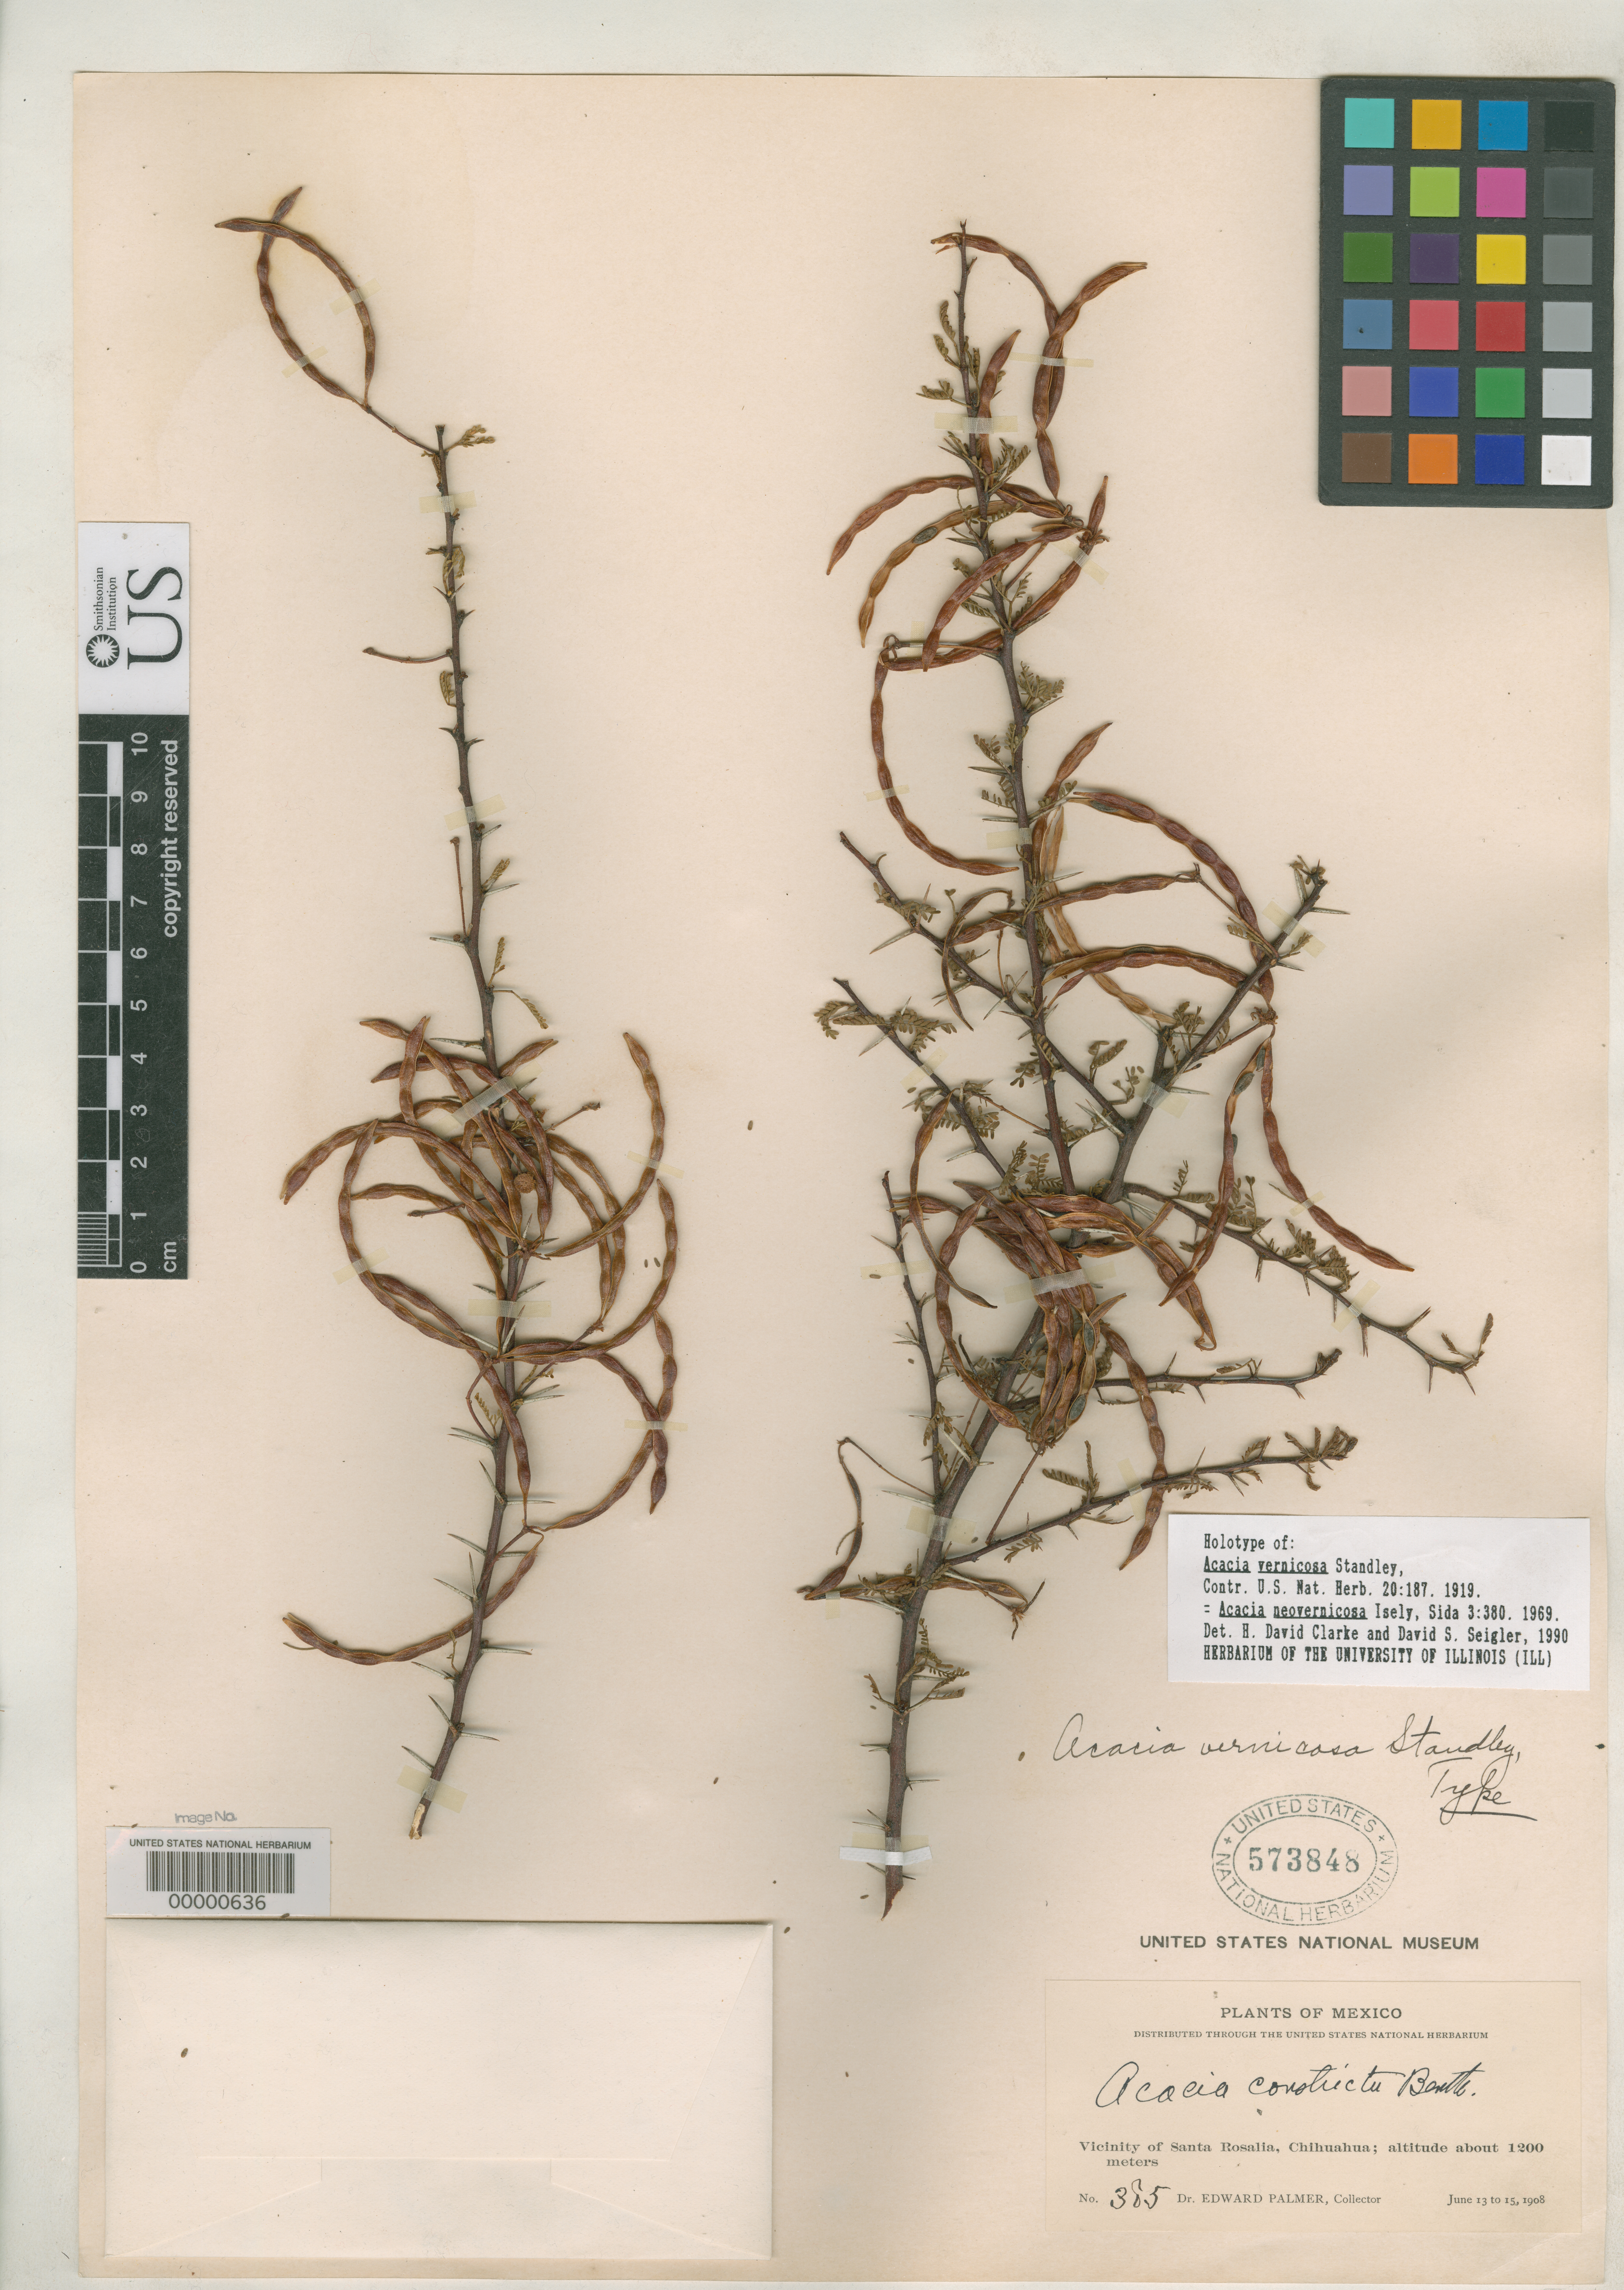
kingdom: Plantae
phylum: Tracheophyta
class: Magnoliopsida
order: Fabales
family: Fabaceae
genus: Acacia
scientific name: Acacia vernicosa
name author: Standl.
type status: Holotype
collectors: E. Palmer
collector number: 385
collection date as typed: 13 Jun 1908 to 15 Jun 1908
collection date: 1908-06-13/1908-06-15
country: Mexico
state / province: Chihuahua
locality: Vicinity of Santa Rosalia.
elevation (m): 1200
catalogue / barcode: US 573848